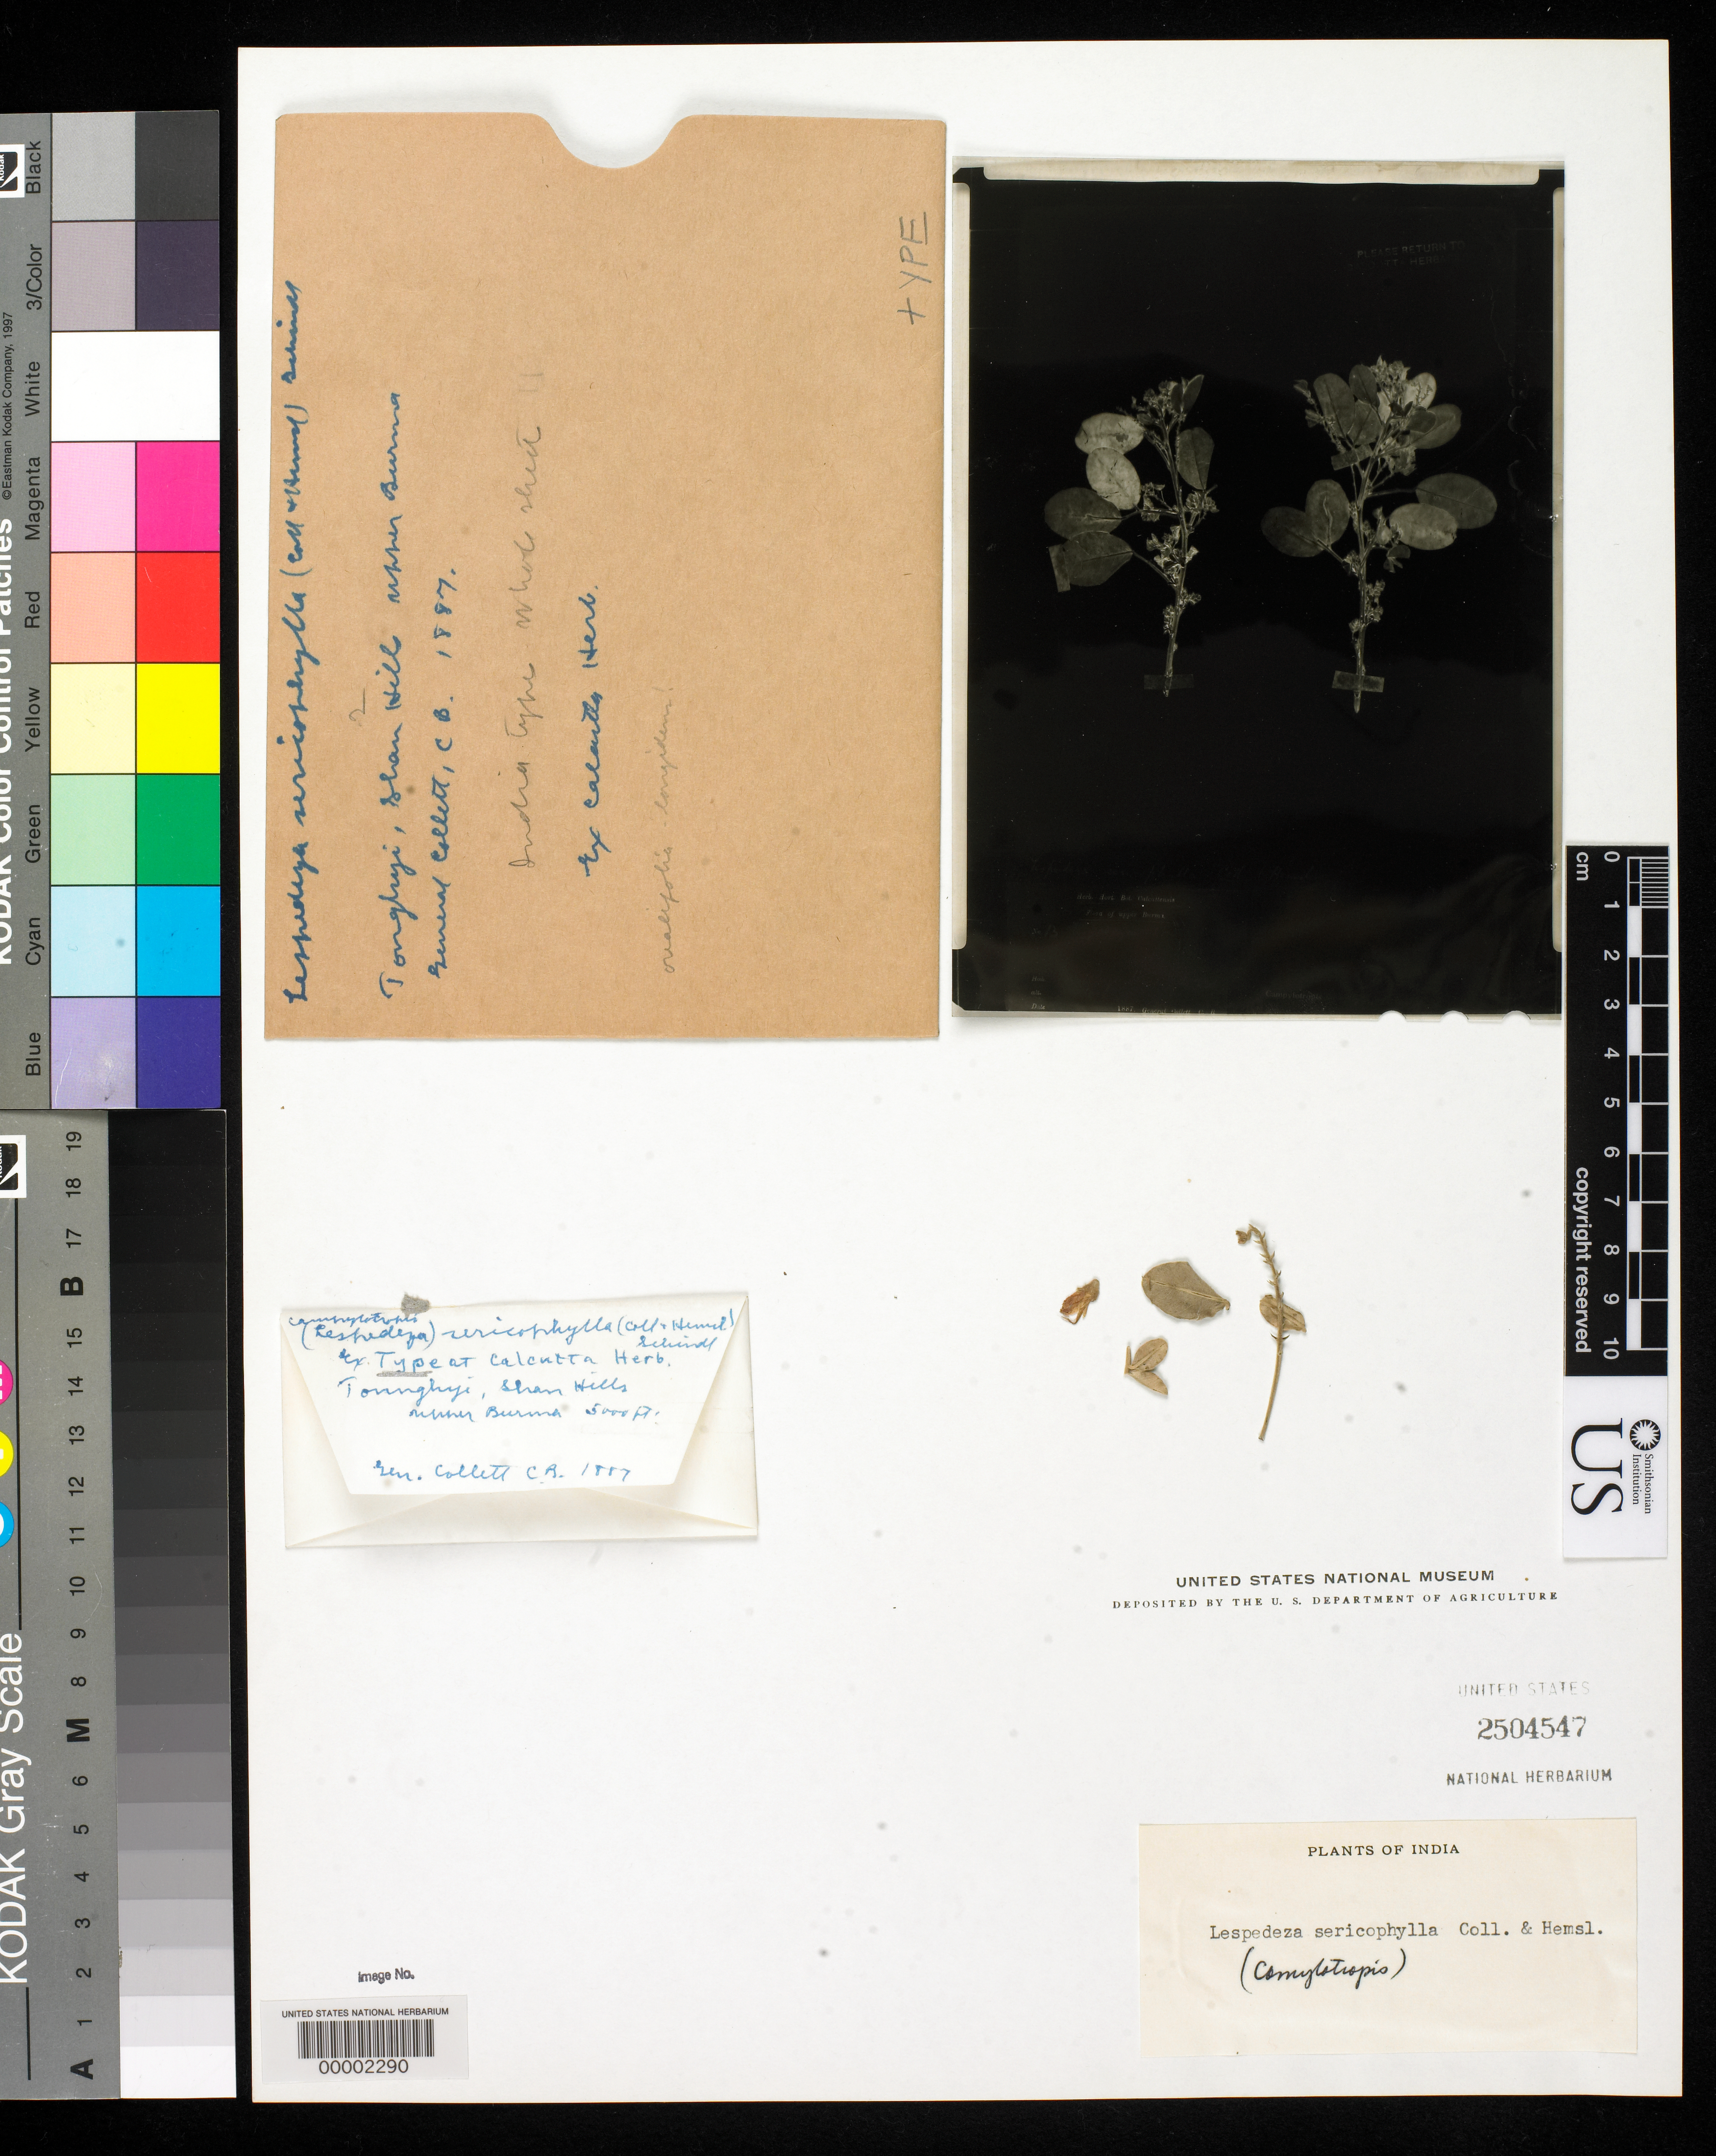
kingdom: Plantae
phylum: Tracheophyta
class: Magnoliopsida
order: Fabales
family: Fabaceae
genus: Campylotropis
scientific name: Campylotropis sericophylla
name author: Schindl.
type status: Type Material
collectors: C. B. Collett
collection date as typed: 1887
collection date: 1887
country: India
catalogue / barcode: US 2504547